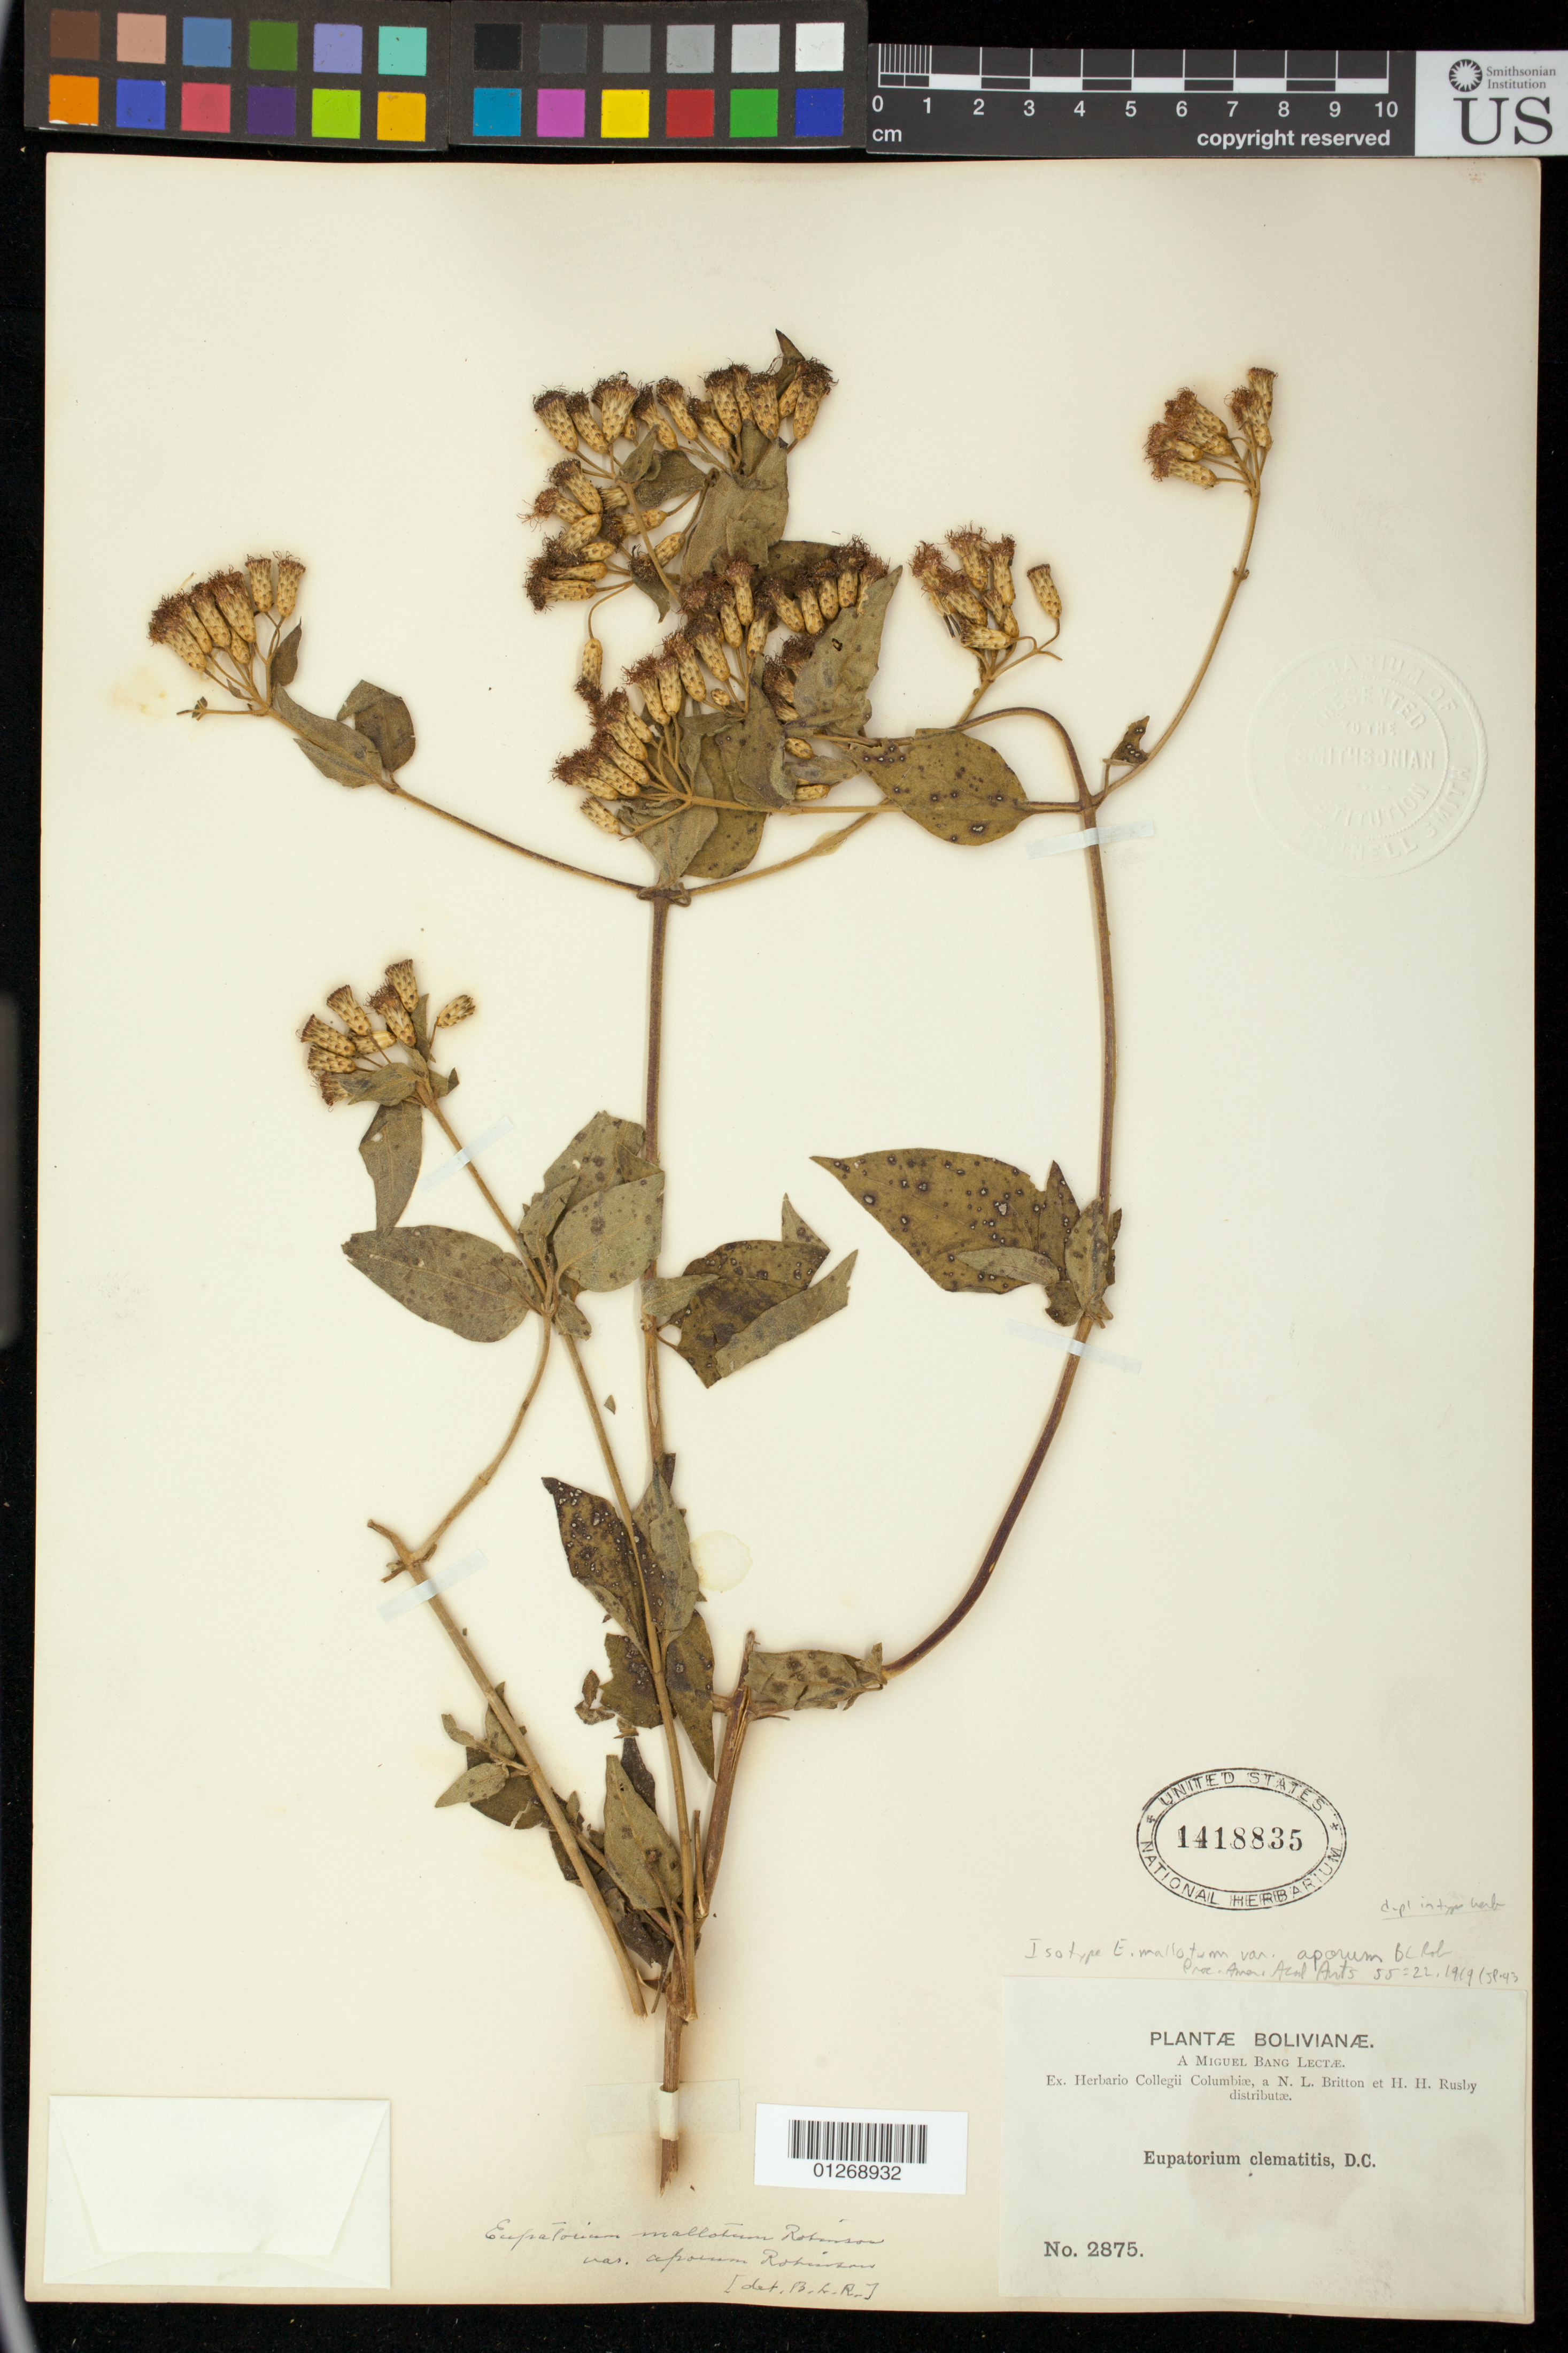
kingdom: Plantae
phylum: Tracheophyta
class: Magnoliopsida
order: Asterales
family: Asteraceae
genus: Eupatorium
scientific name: Eupatorium mallotum var. aporum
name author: B.L. Rob.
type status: Type Collection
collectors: M. Bang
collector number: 2875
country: Bolivia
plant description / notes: Protologue cites single collection but two herbaria ("Gr., U.S.")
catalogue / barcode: US 1418835